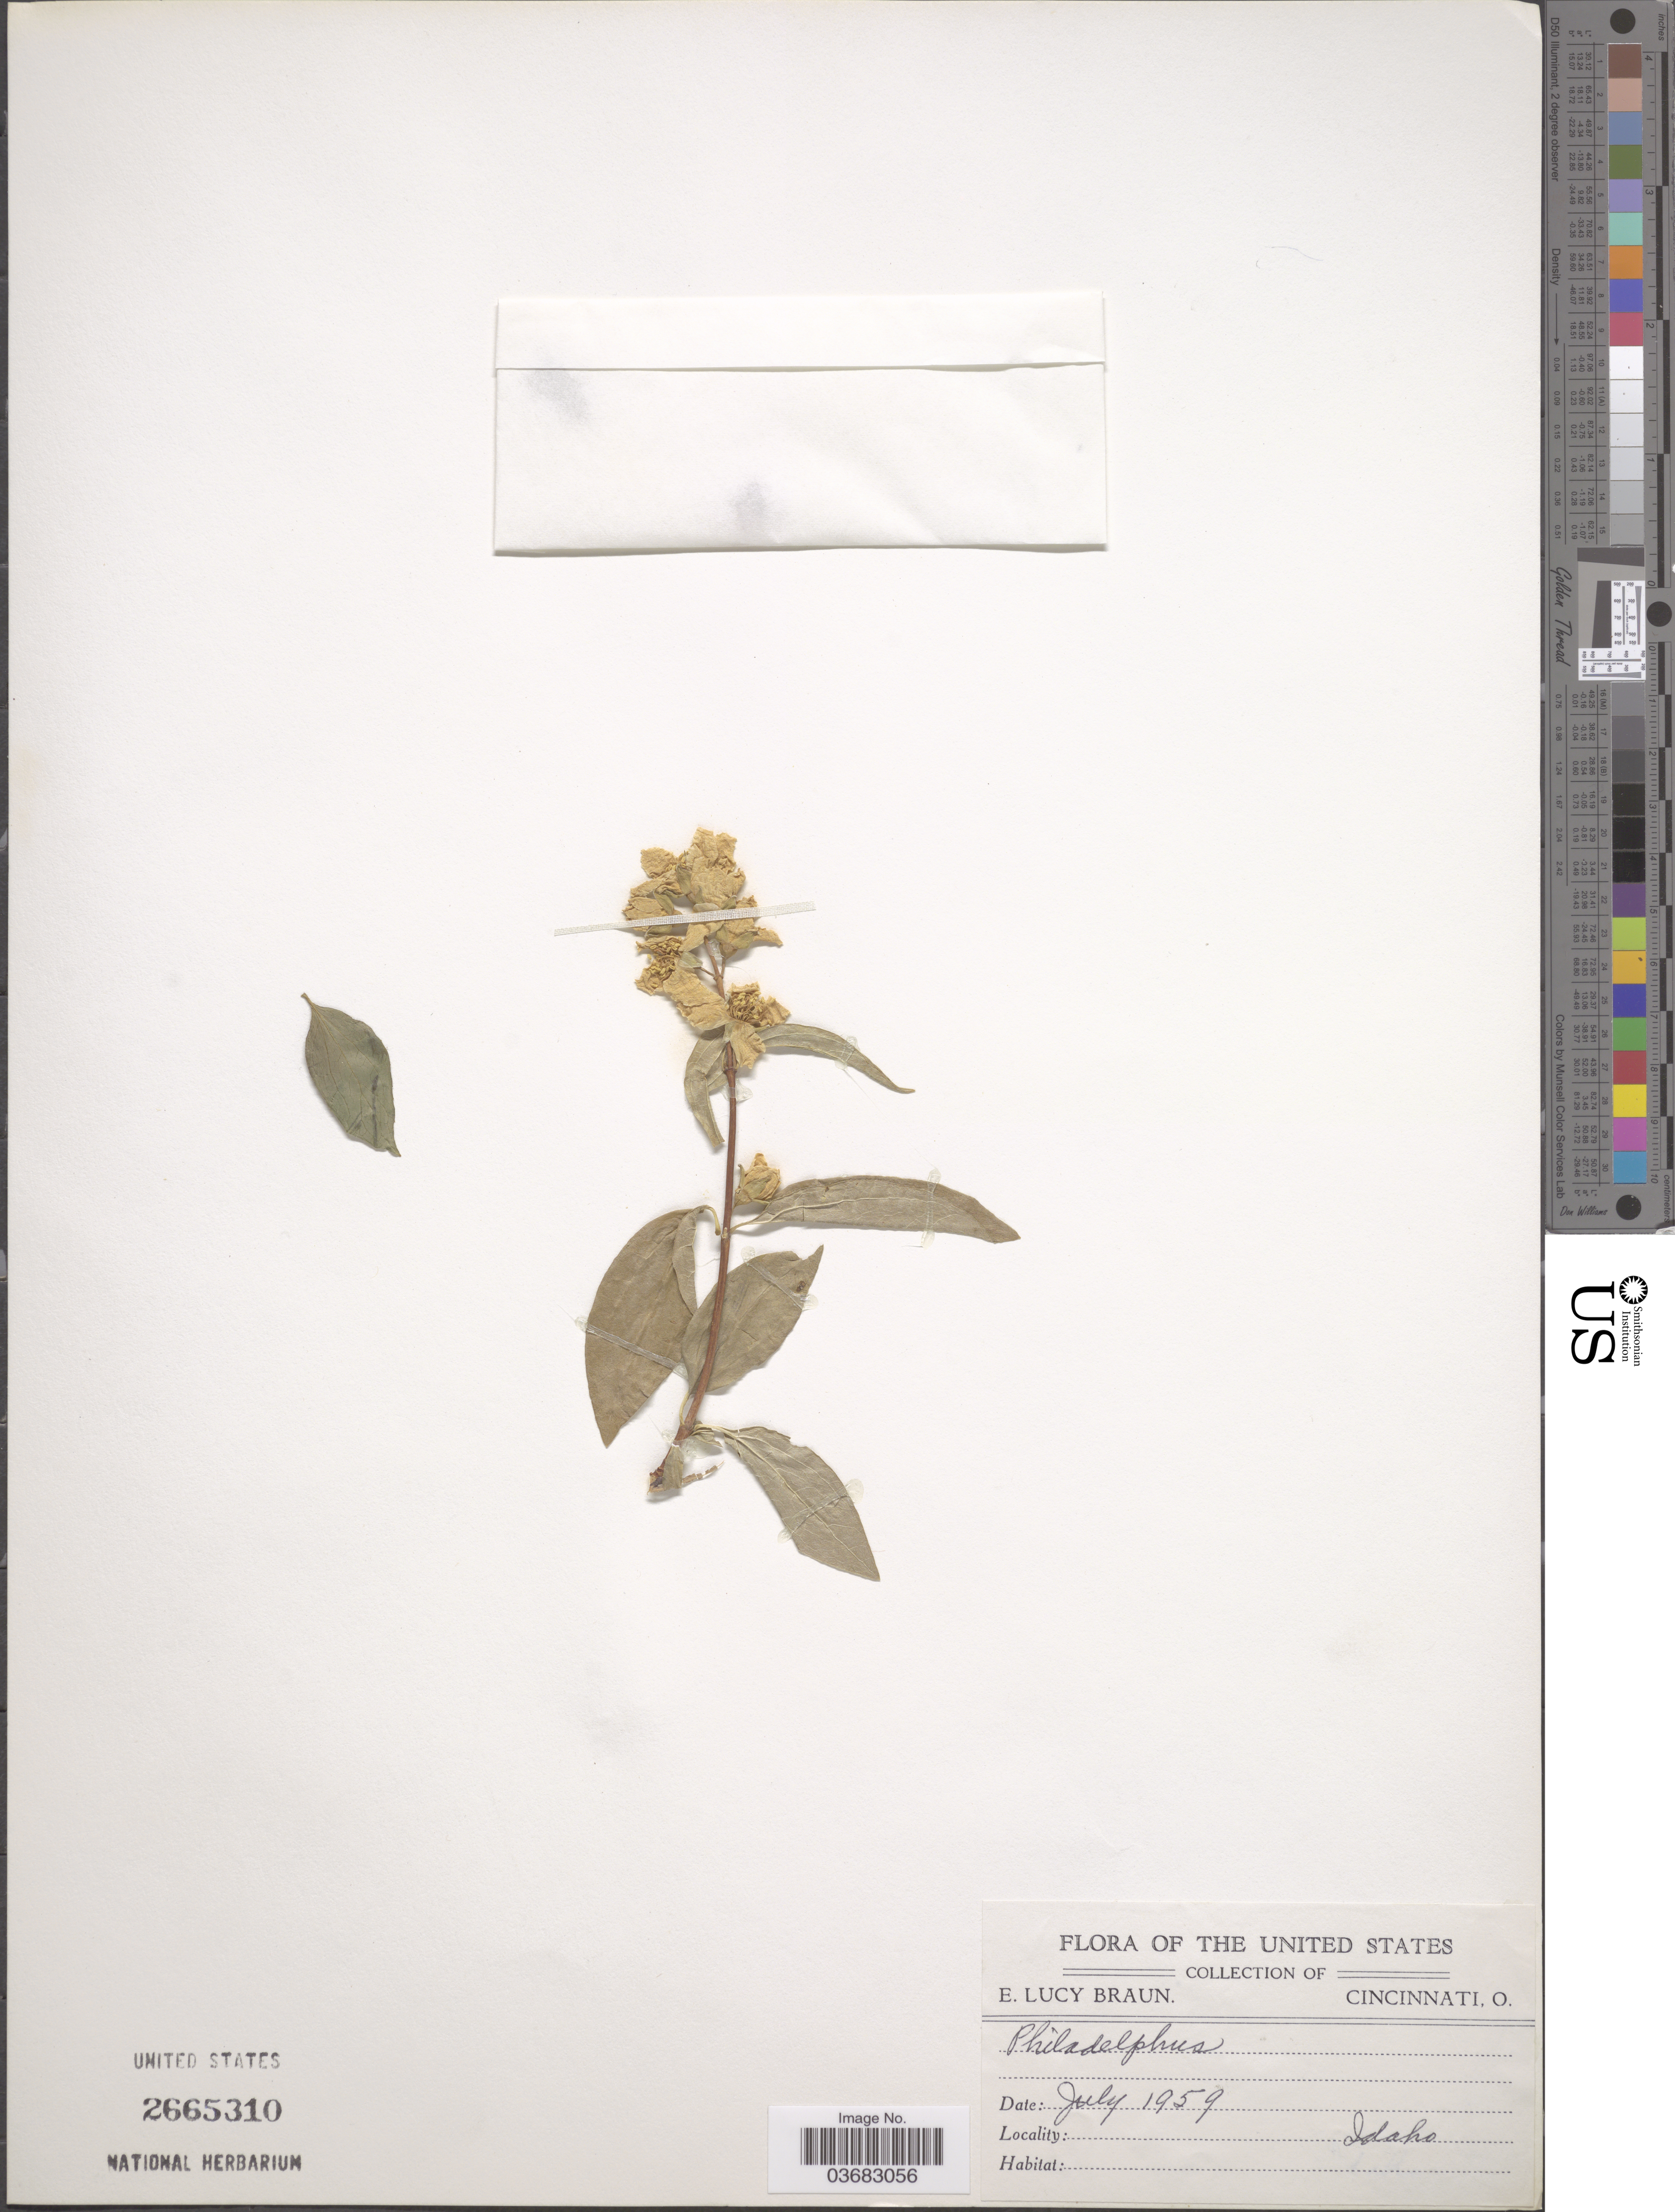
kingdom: Plantae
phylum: Tracheophyta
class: Magnoliopsida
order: Cornales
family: Hydrangeaceae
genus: Philadelphus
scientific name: Philadelphus coronarius x P. x splendens Rehder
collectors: E. L. Braun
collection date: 1959-07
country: United States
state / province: Idaho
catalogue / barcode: US 2665310